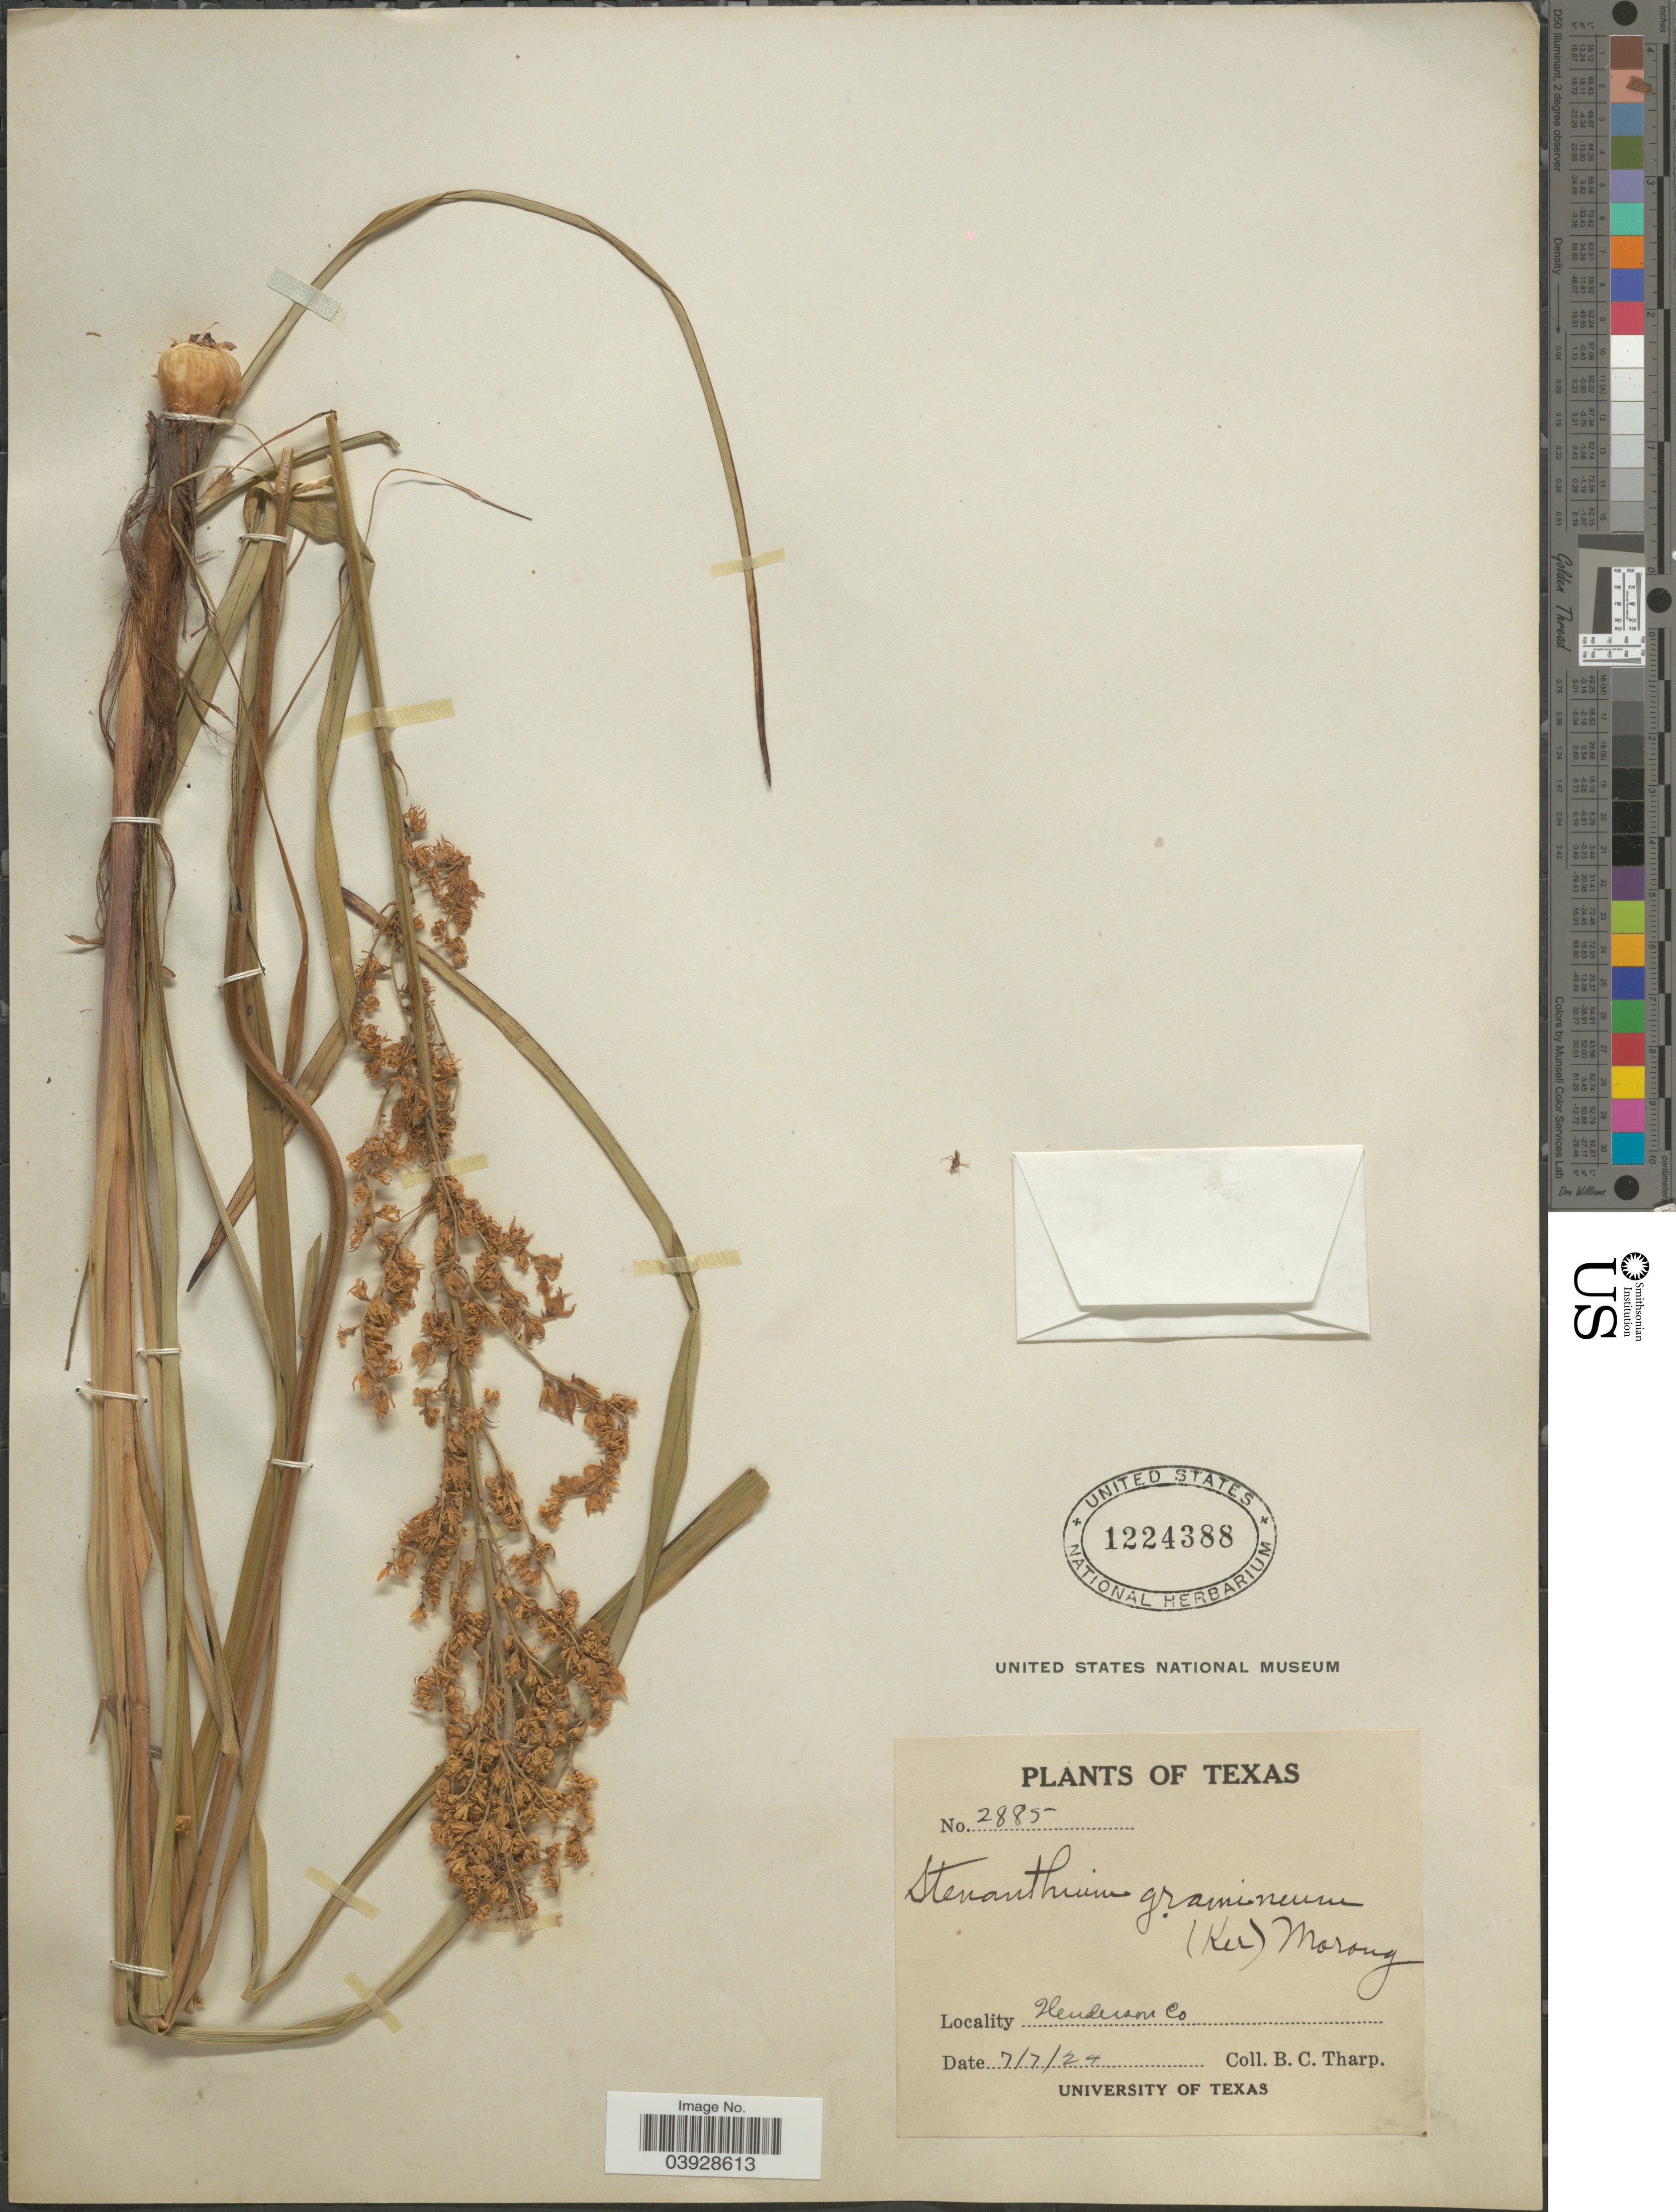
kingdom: Plantae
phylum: Tracheophyta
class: Liliopsida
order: Liliales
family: Melanthiaceae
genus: Stenanthium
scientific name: Stenanthium gramineum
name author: (Ker Gawl.) Morong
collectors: B. C. Tharp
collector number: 2885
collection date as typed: Transcribed d/m/y: 7/7/24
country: United States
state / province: Texas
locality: Henderson Co.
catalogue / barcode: US 1224388